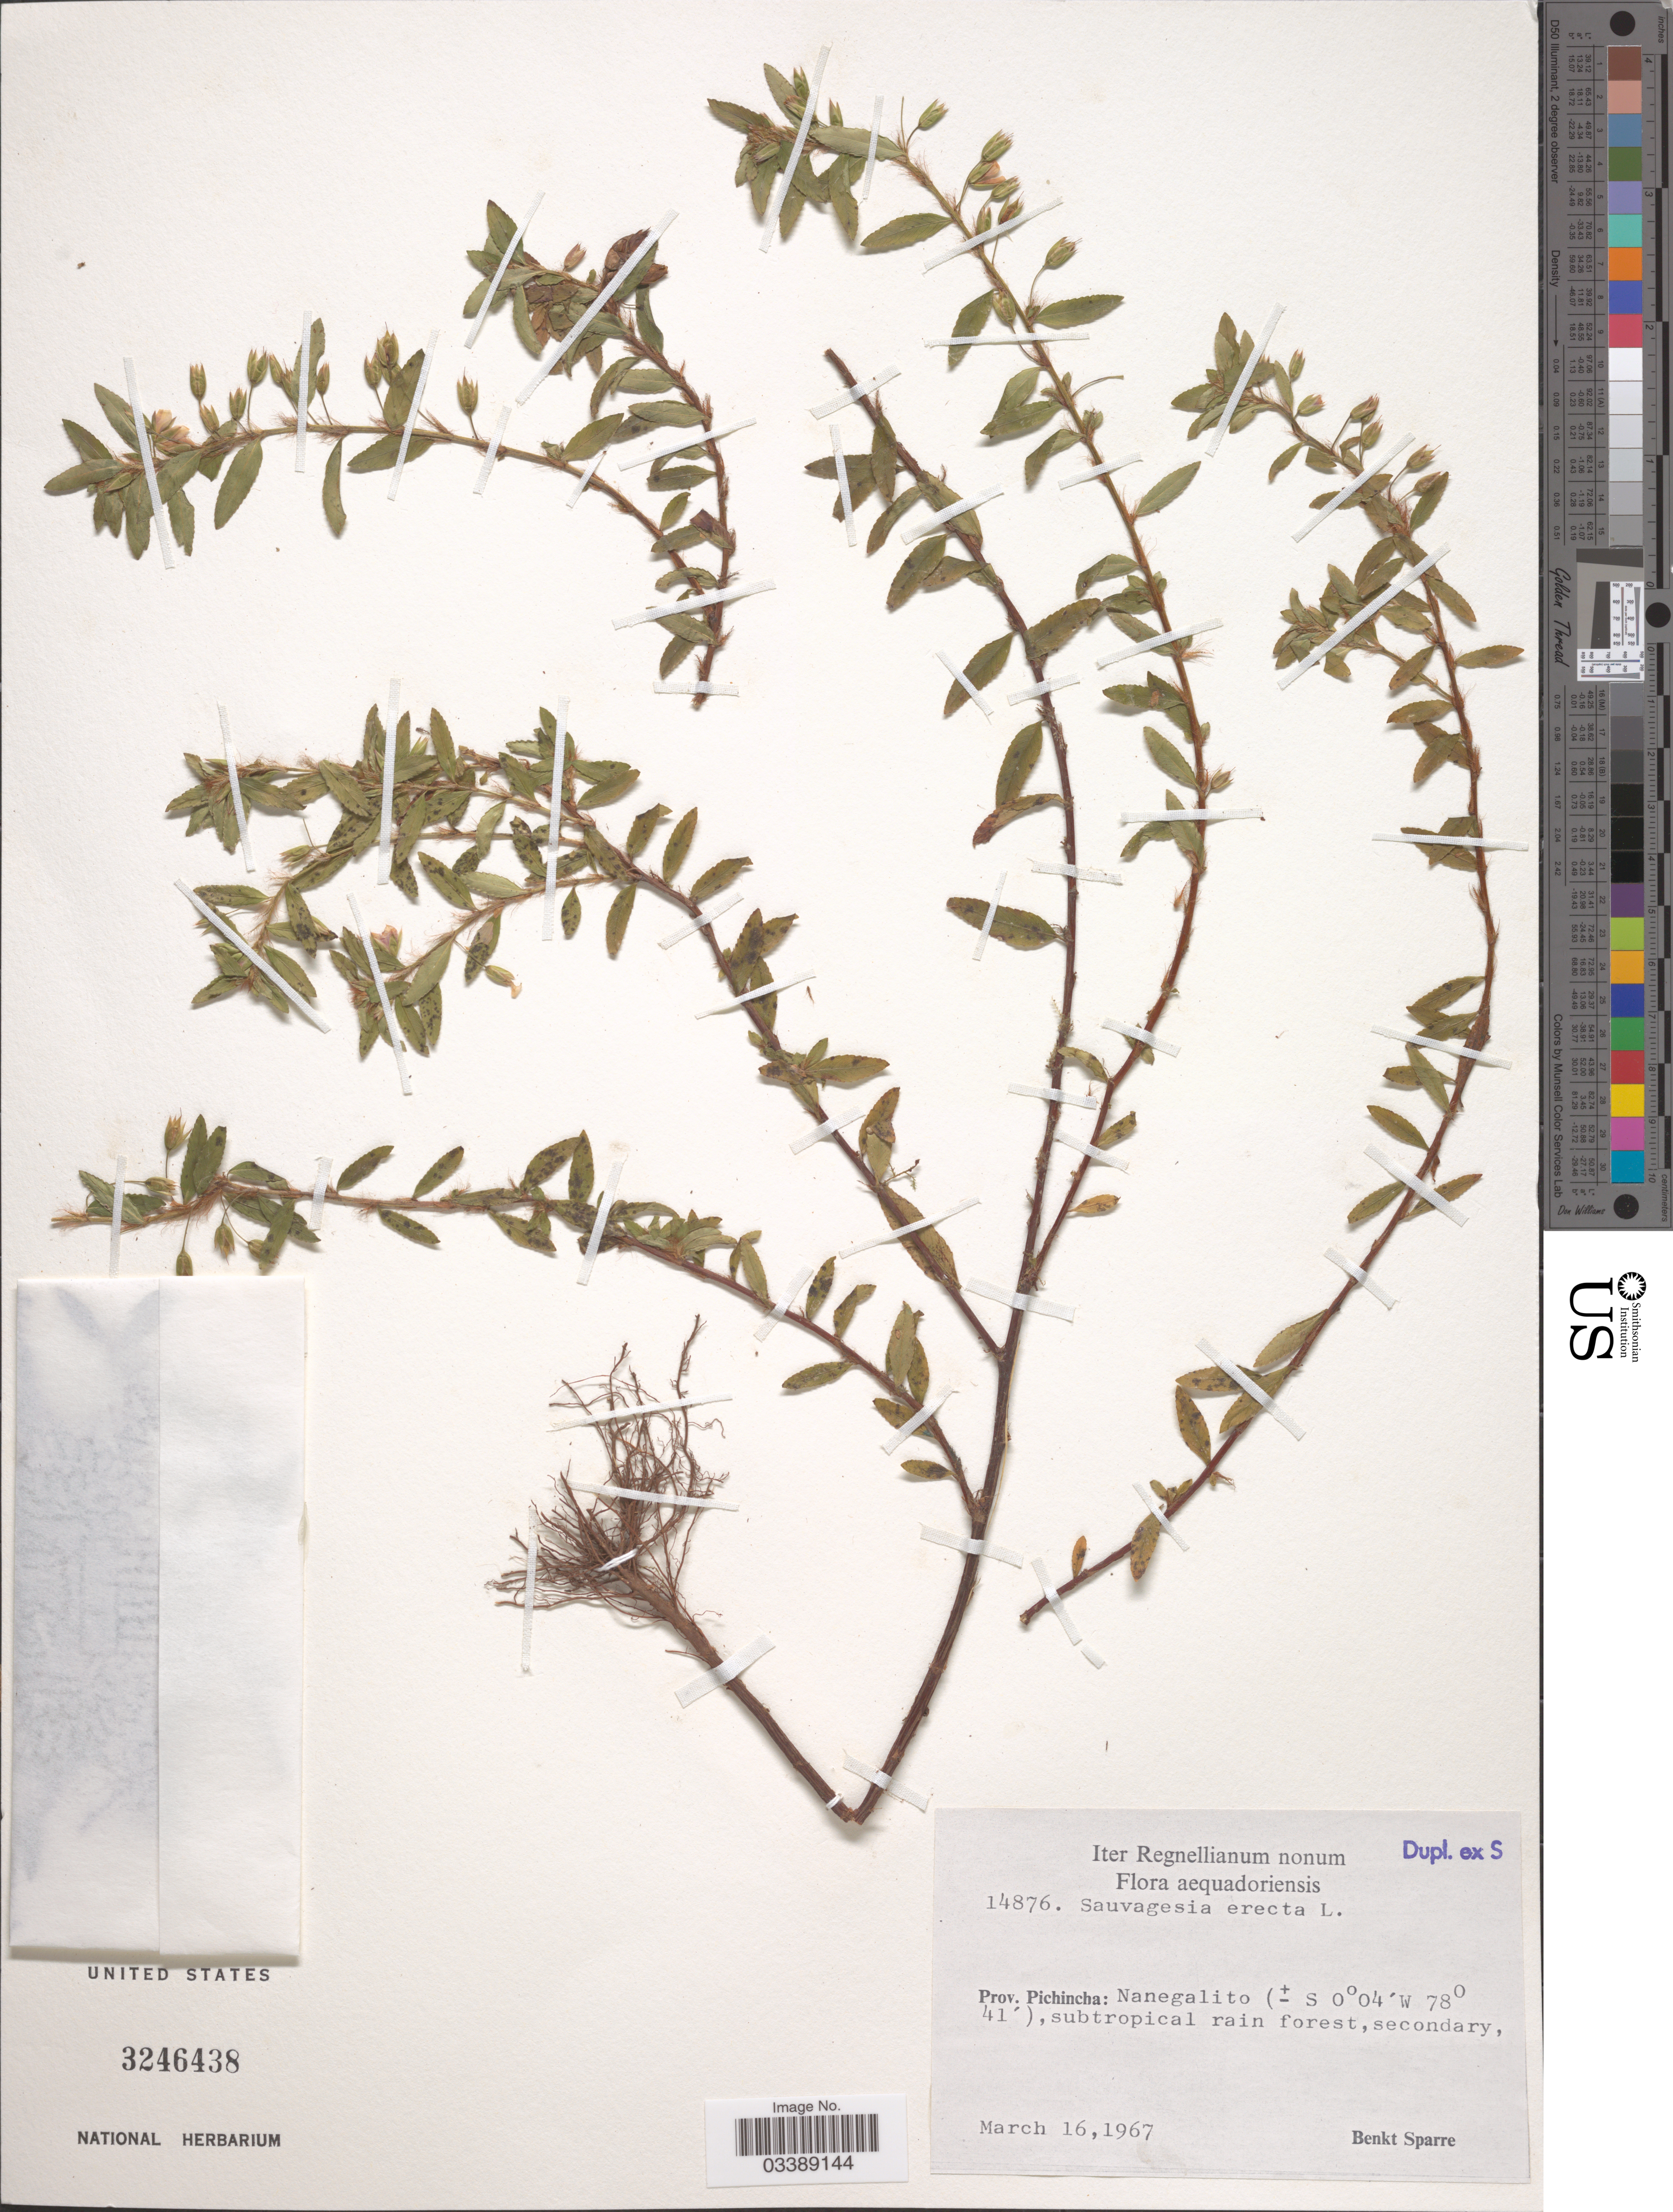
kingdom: Plantae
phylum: Tracheophyta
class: Magnoliopsida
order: Malpighiales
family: Ochnaceae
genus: Sauvagesia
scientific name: Sauvagesia erecta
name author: L.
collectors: B. Sparre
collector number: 14876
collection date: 1967-03-16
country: Ecuador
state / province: Pichincha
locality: Nanegalito.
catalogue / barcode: US 3246438